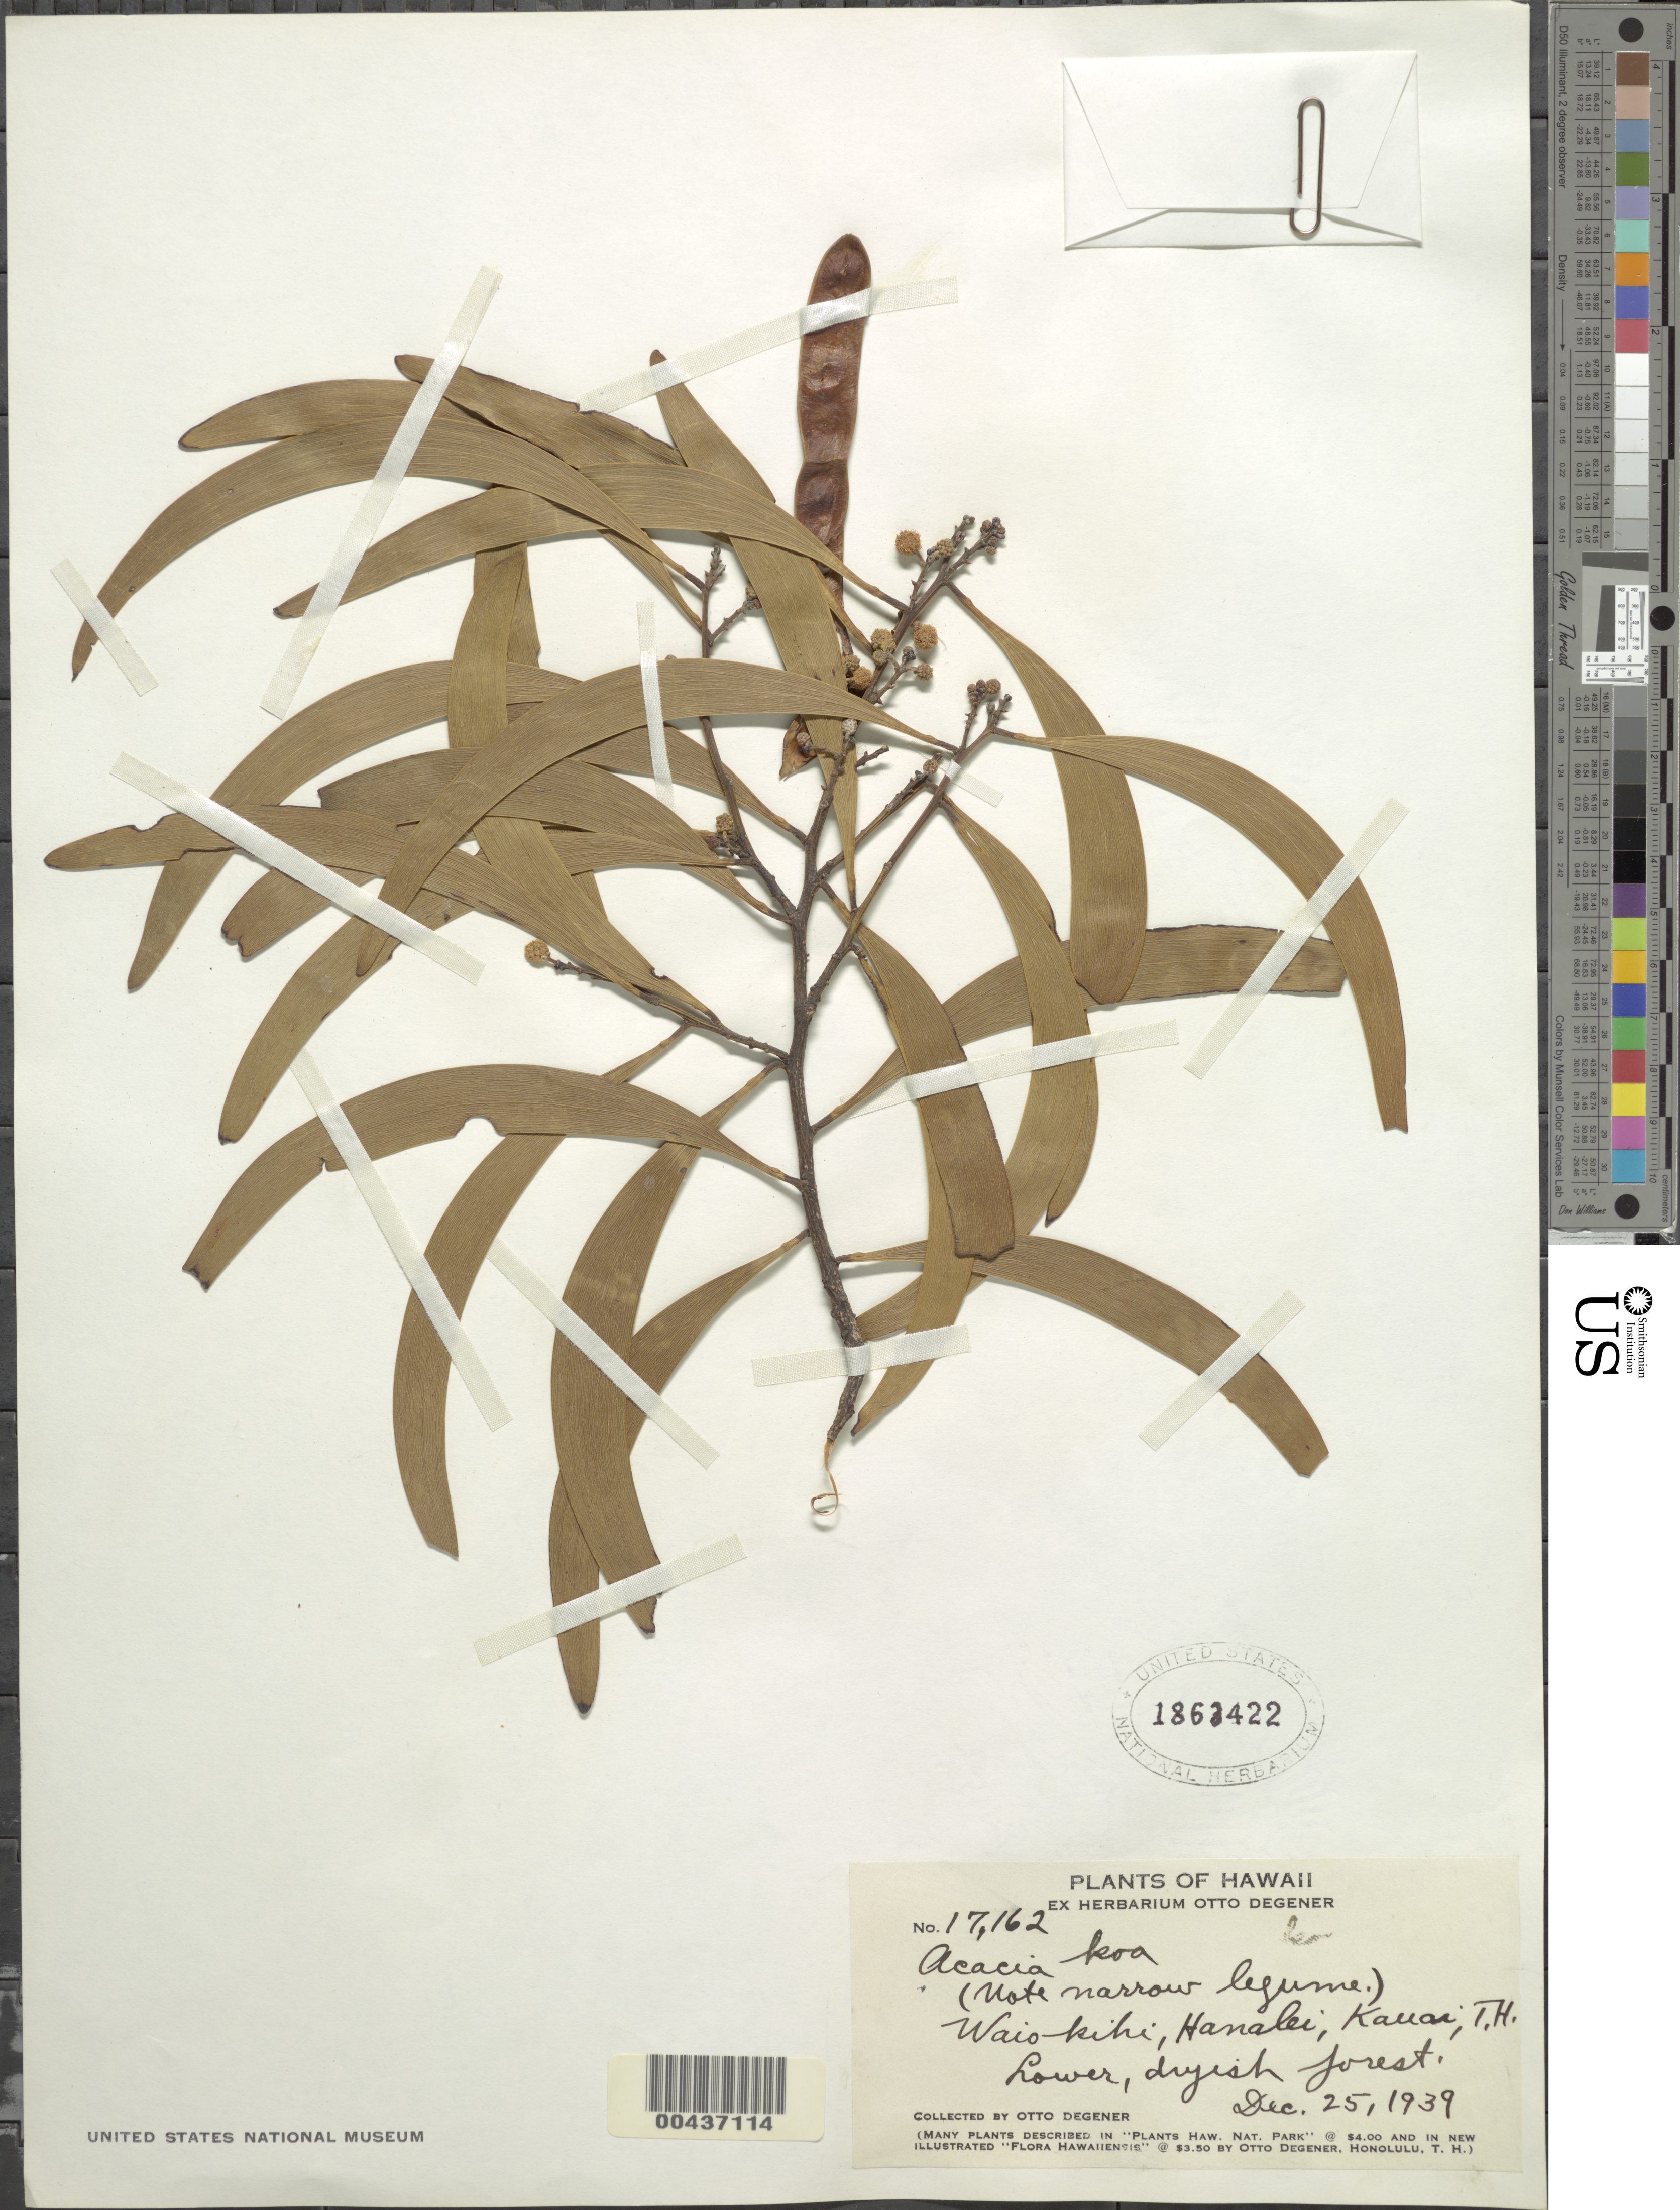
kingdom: Plantae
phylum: Tracheophyta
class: Magnoliopsida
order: Fabales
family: Fabaceae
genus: Acacia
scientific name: Acacia koa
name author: A. Gray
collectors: O. Degener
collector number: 17162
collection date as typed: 25 Dec 1939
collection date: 1939-12-25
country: United States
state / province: Hawaii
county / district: Honolulu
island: Kaua'i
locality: Waiokihi, Hanalei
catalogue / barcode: US 1863422